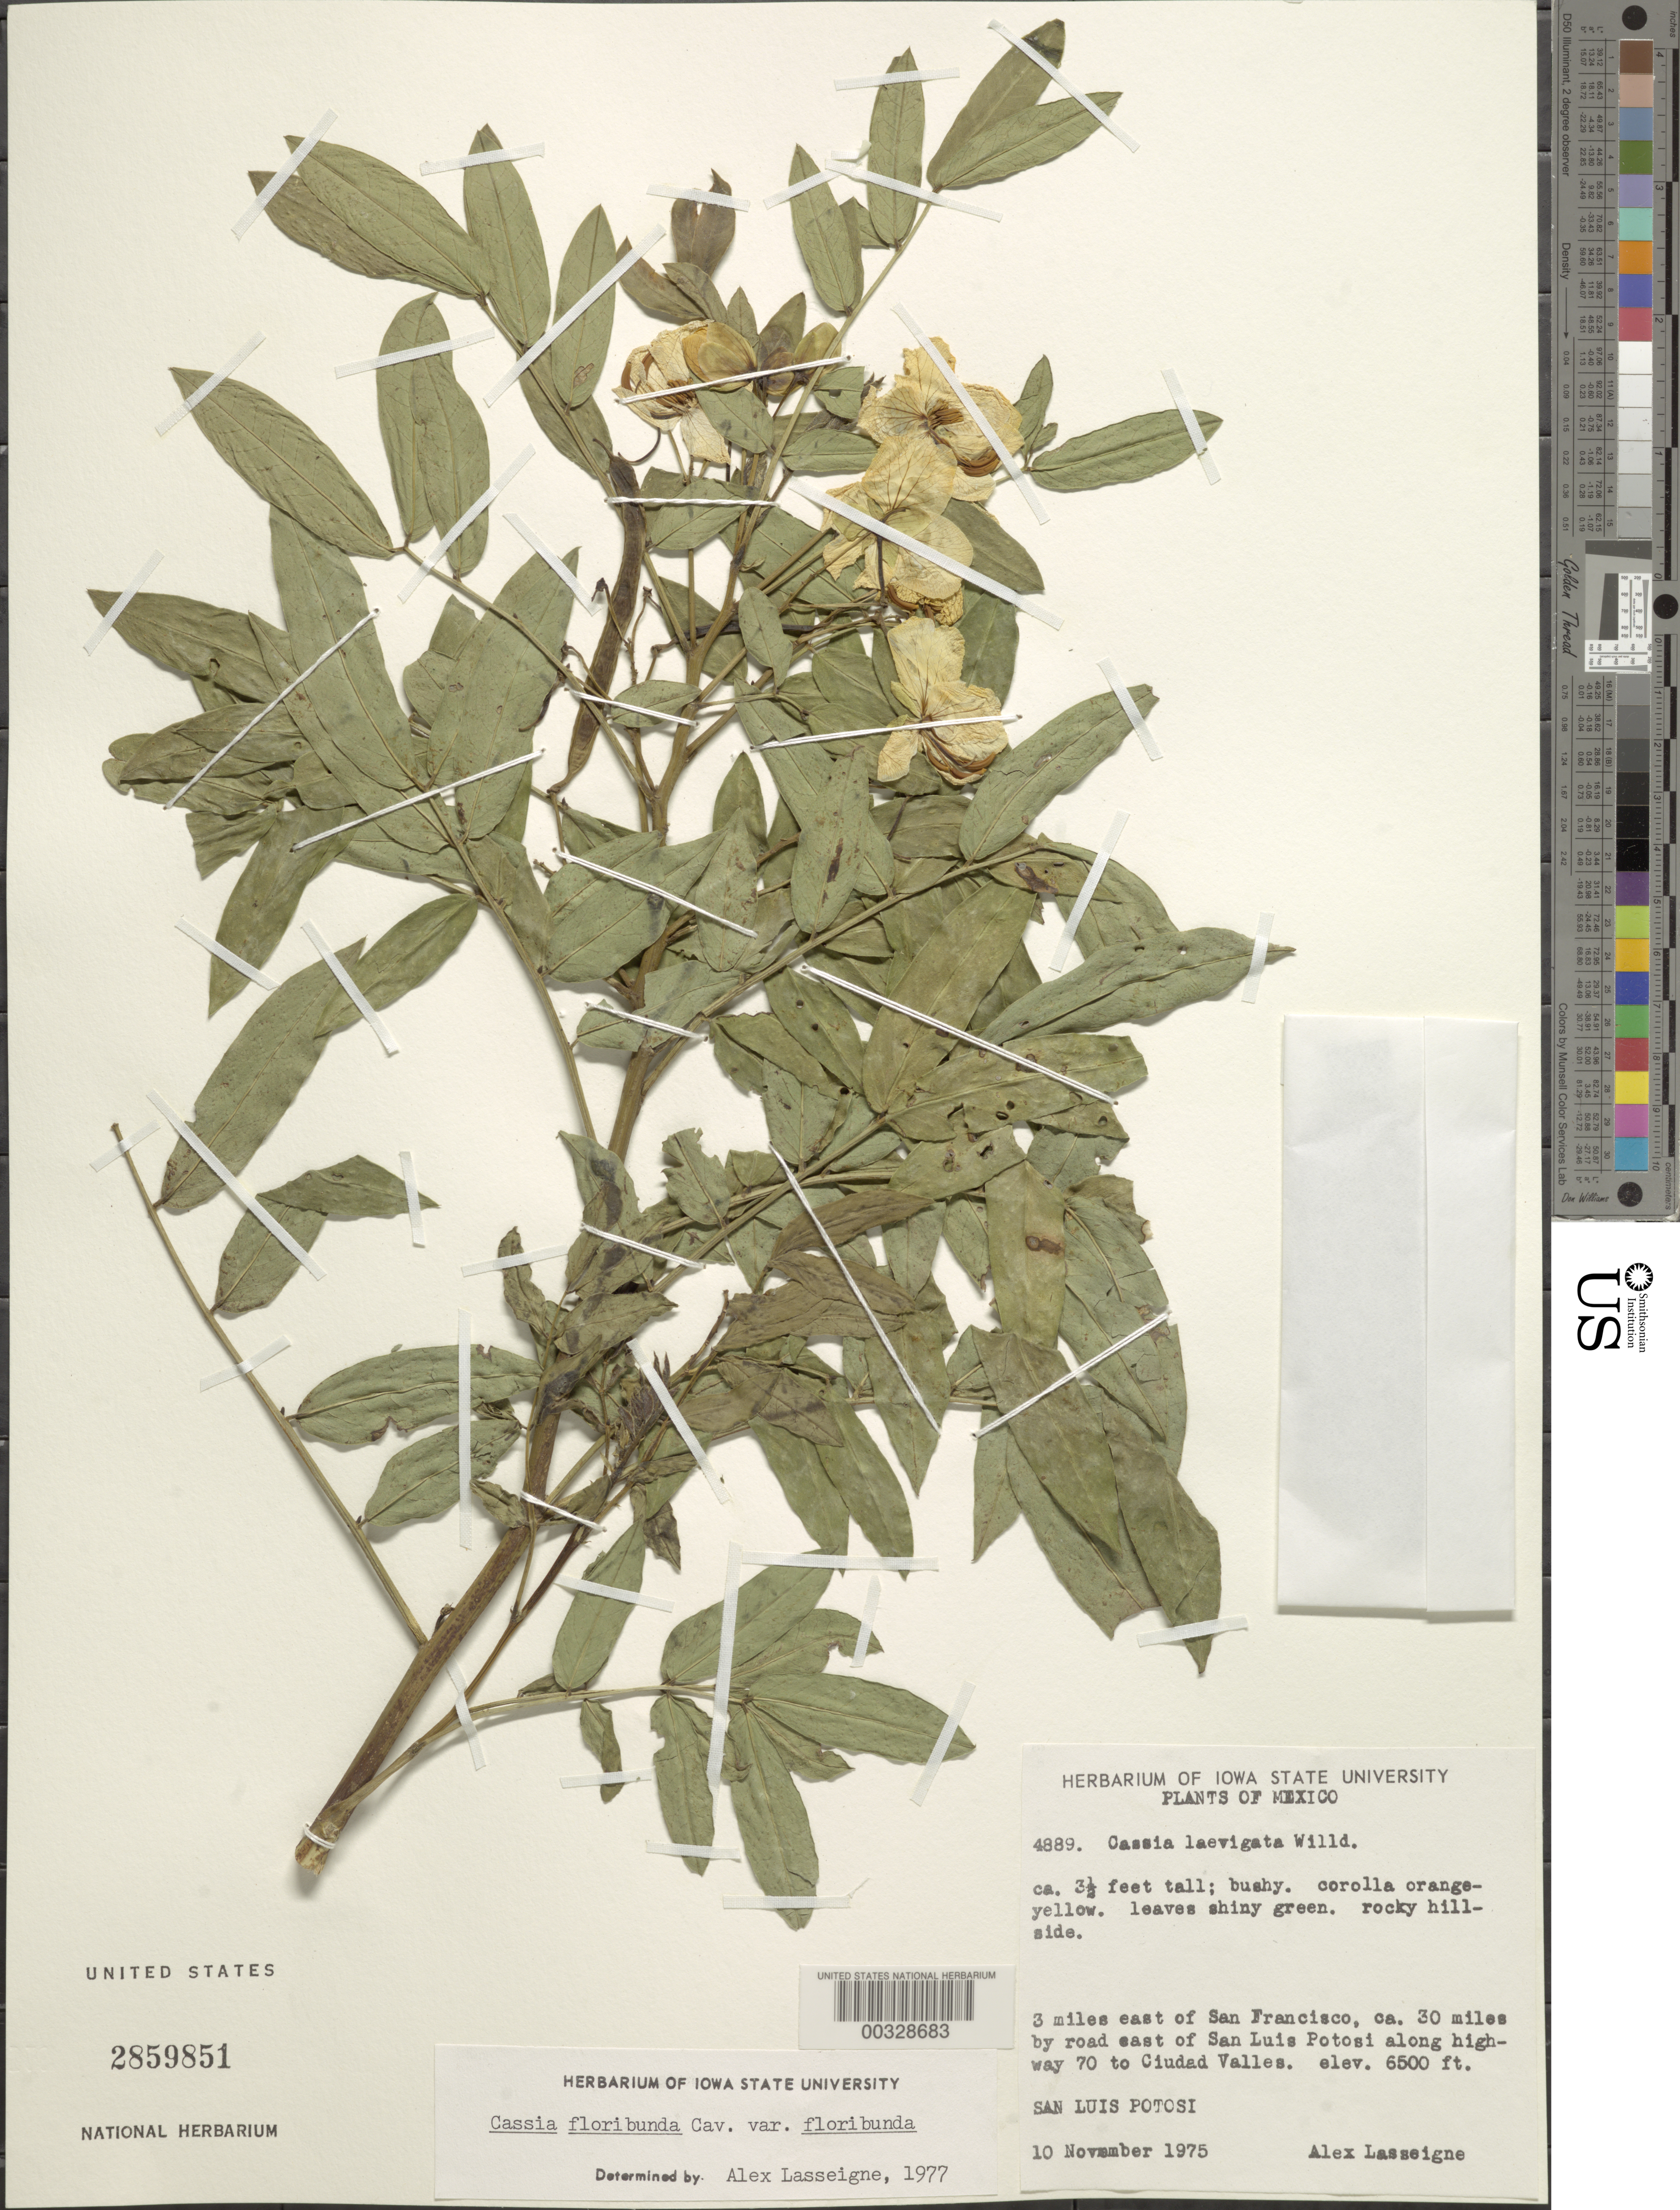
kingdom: Plantae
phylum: Tracheophyta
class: Magnoliopsida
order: Fabales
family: Fabaceae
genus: Senna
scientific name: Senna x floribunda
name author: (Cav.) H.S. Irwin & Barneby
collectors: A. Lasseigne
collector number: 4889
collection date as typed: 10 Nov 1975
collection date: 1975-11-10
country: Mexico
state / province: San Luis Potosí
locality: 3 mi E of San Francisco, ca 30 mi by road E of San Luis Potosi along highway 70 to Ciudad Valles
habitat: Rocky hillside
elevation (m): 1981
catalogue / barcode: US 2859851